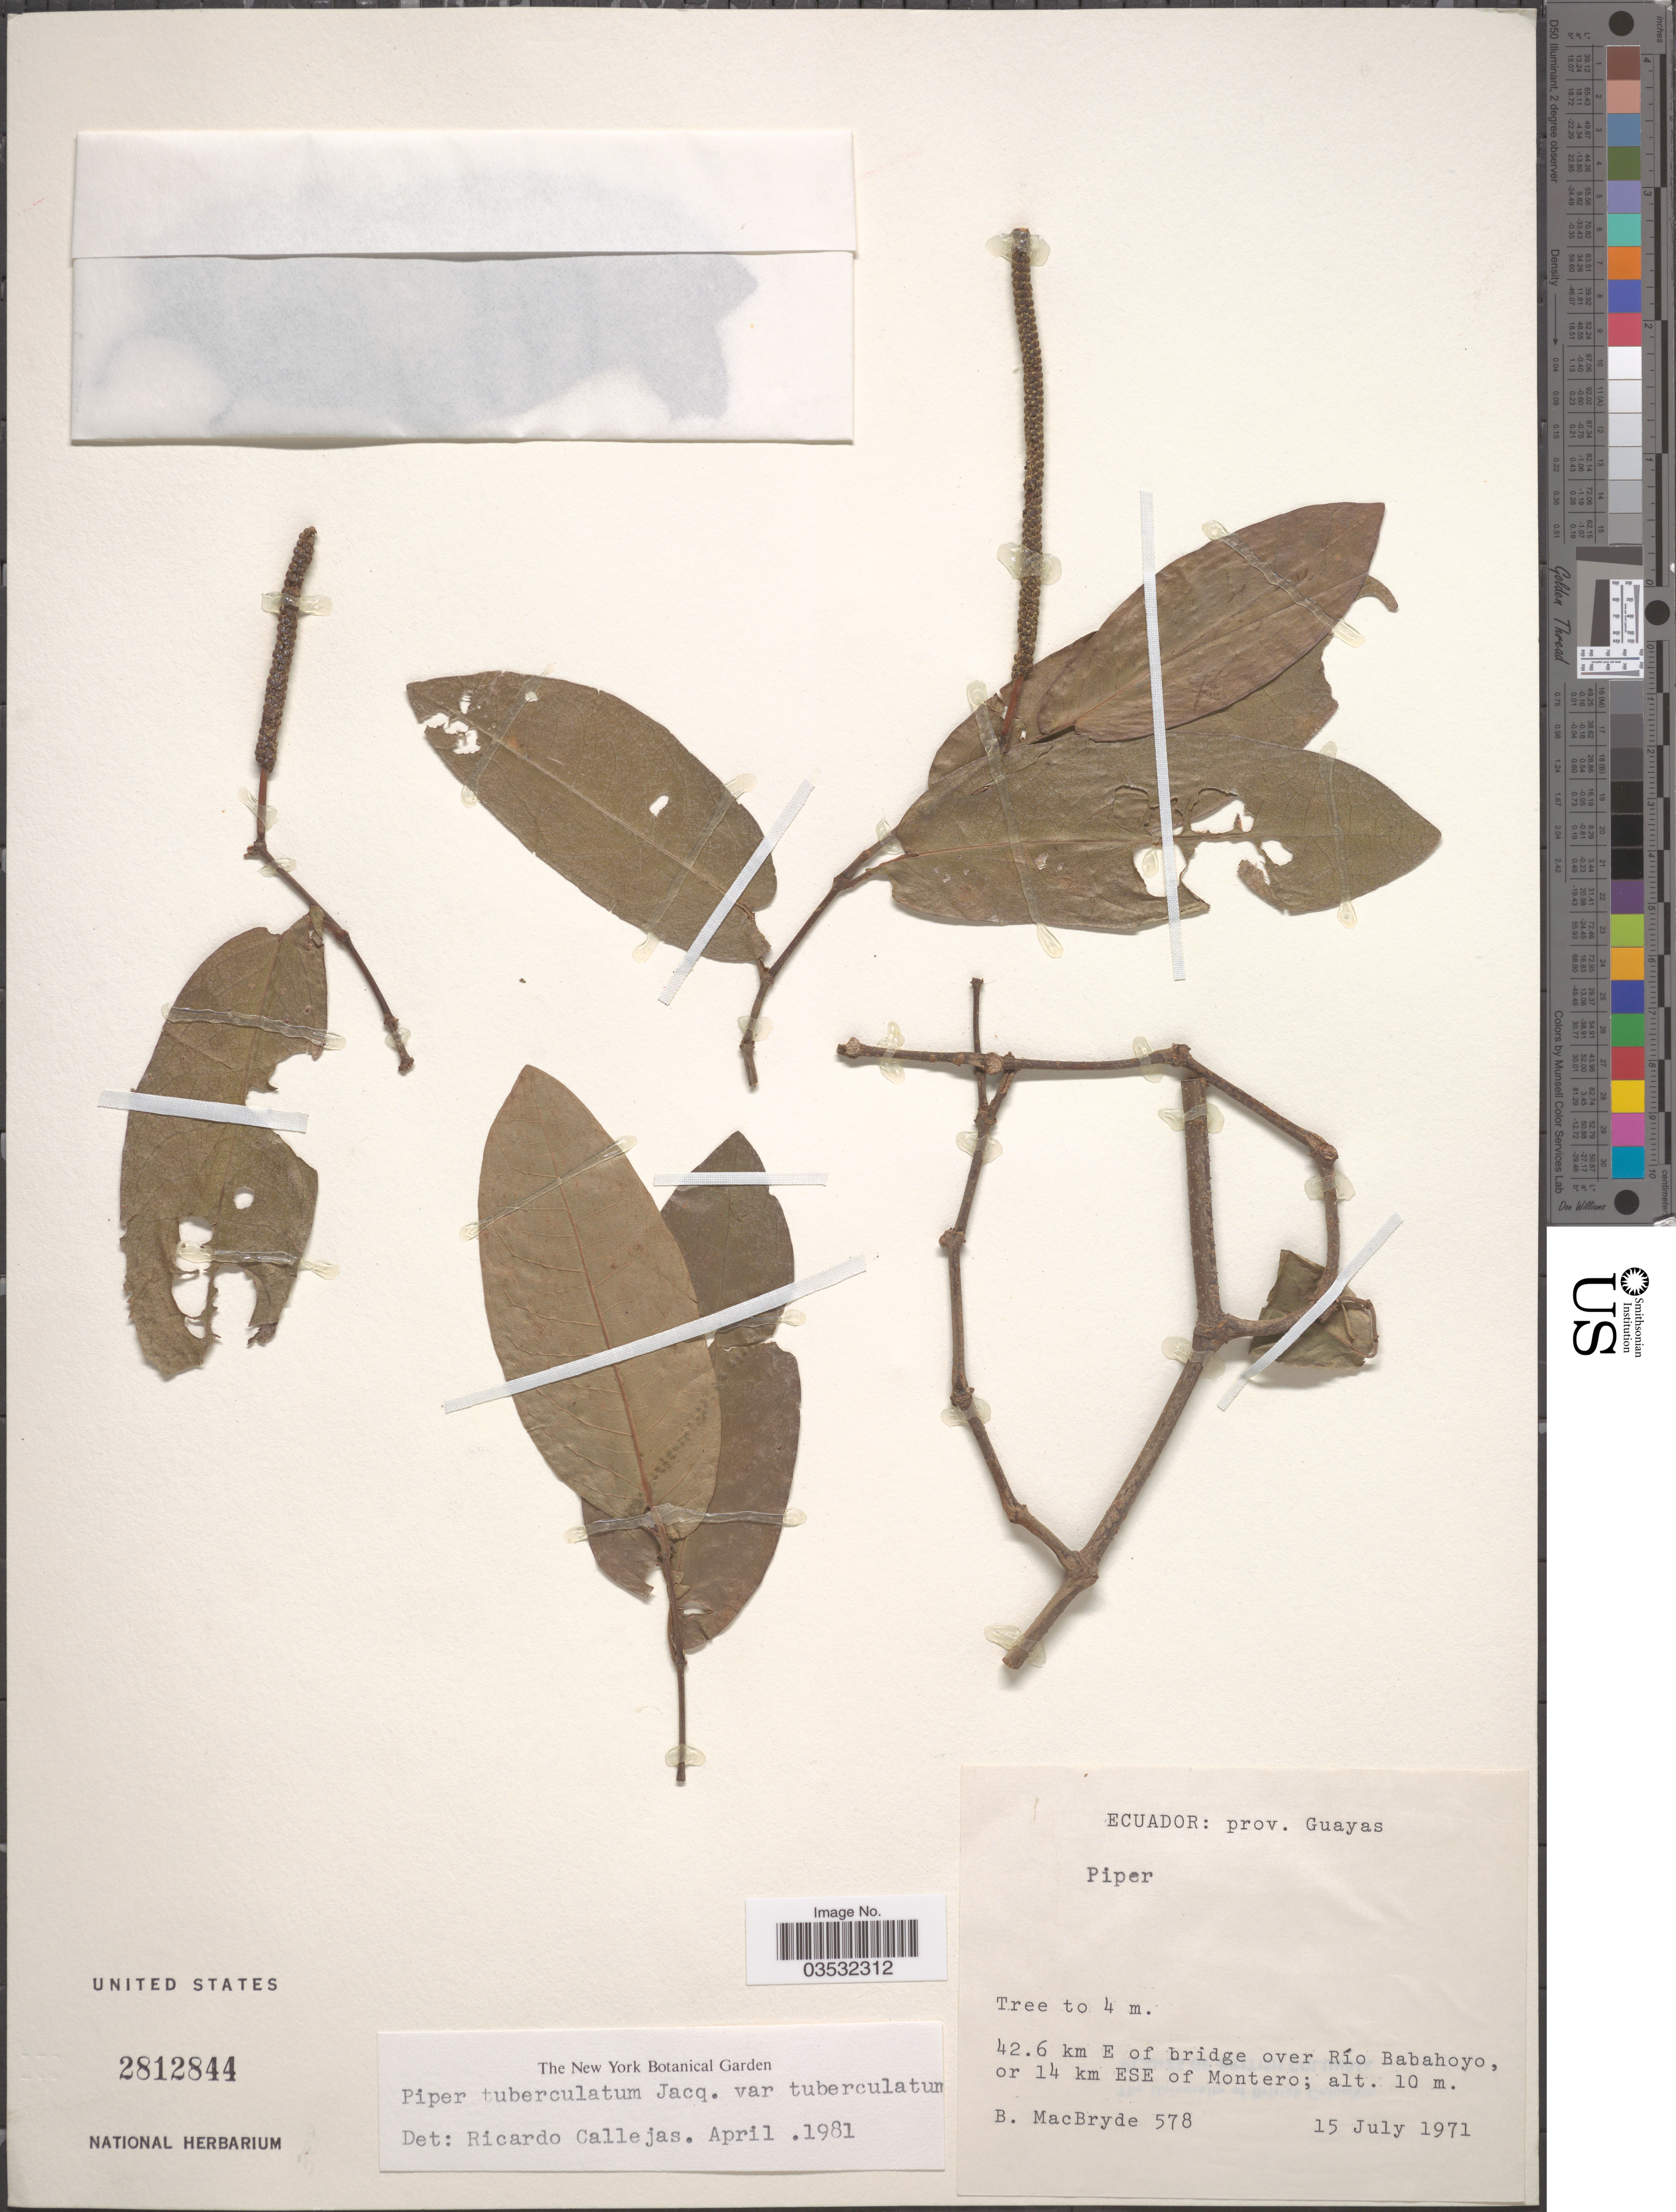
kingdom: Plantae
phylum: Tracheophyta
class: Magnoliopsida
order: Piperales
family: Piperaceae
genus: Piper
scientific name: Piper tuberculatum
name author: Jacq.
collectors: B. MacBryde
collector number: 578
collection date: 1971-07-15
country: Ecuador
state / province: Guayas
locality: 42.6 km E of bridge over Río Babahoyo, or 14 km ESE of Montero.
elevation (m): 10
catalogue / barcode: US 2812844